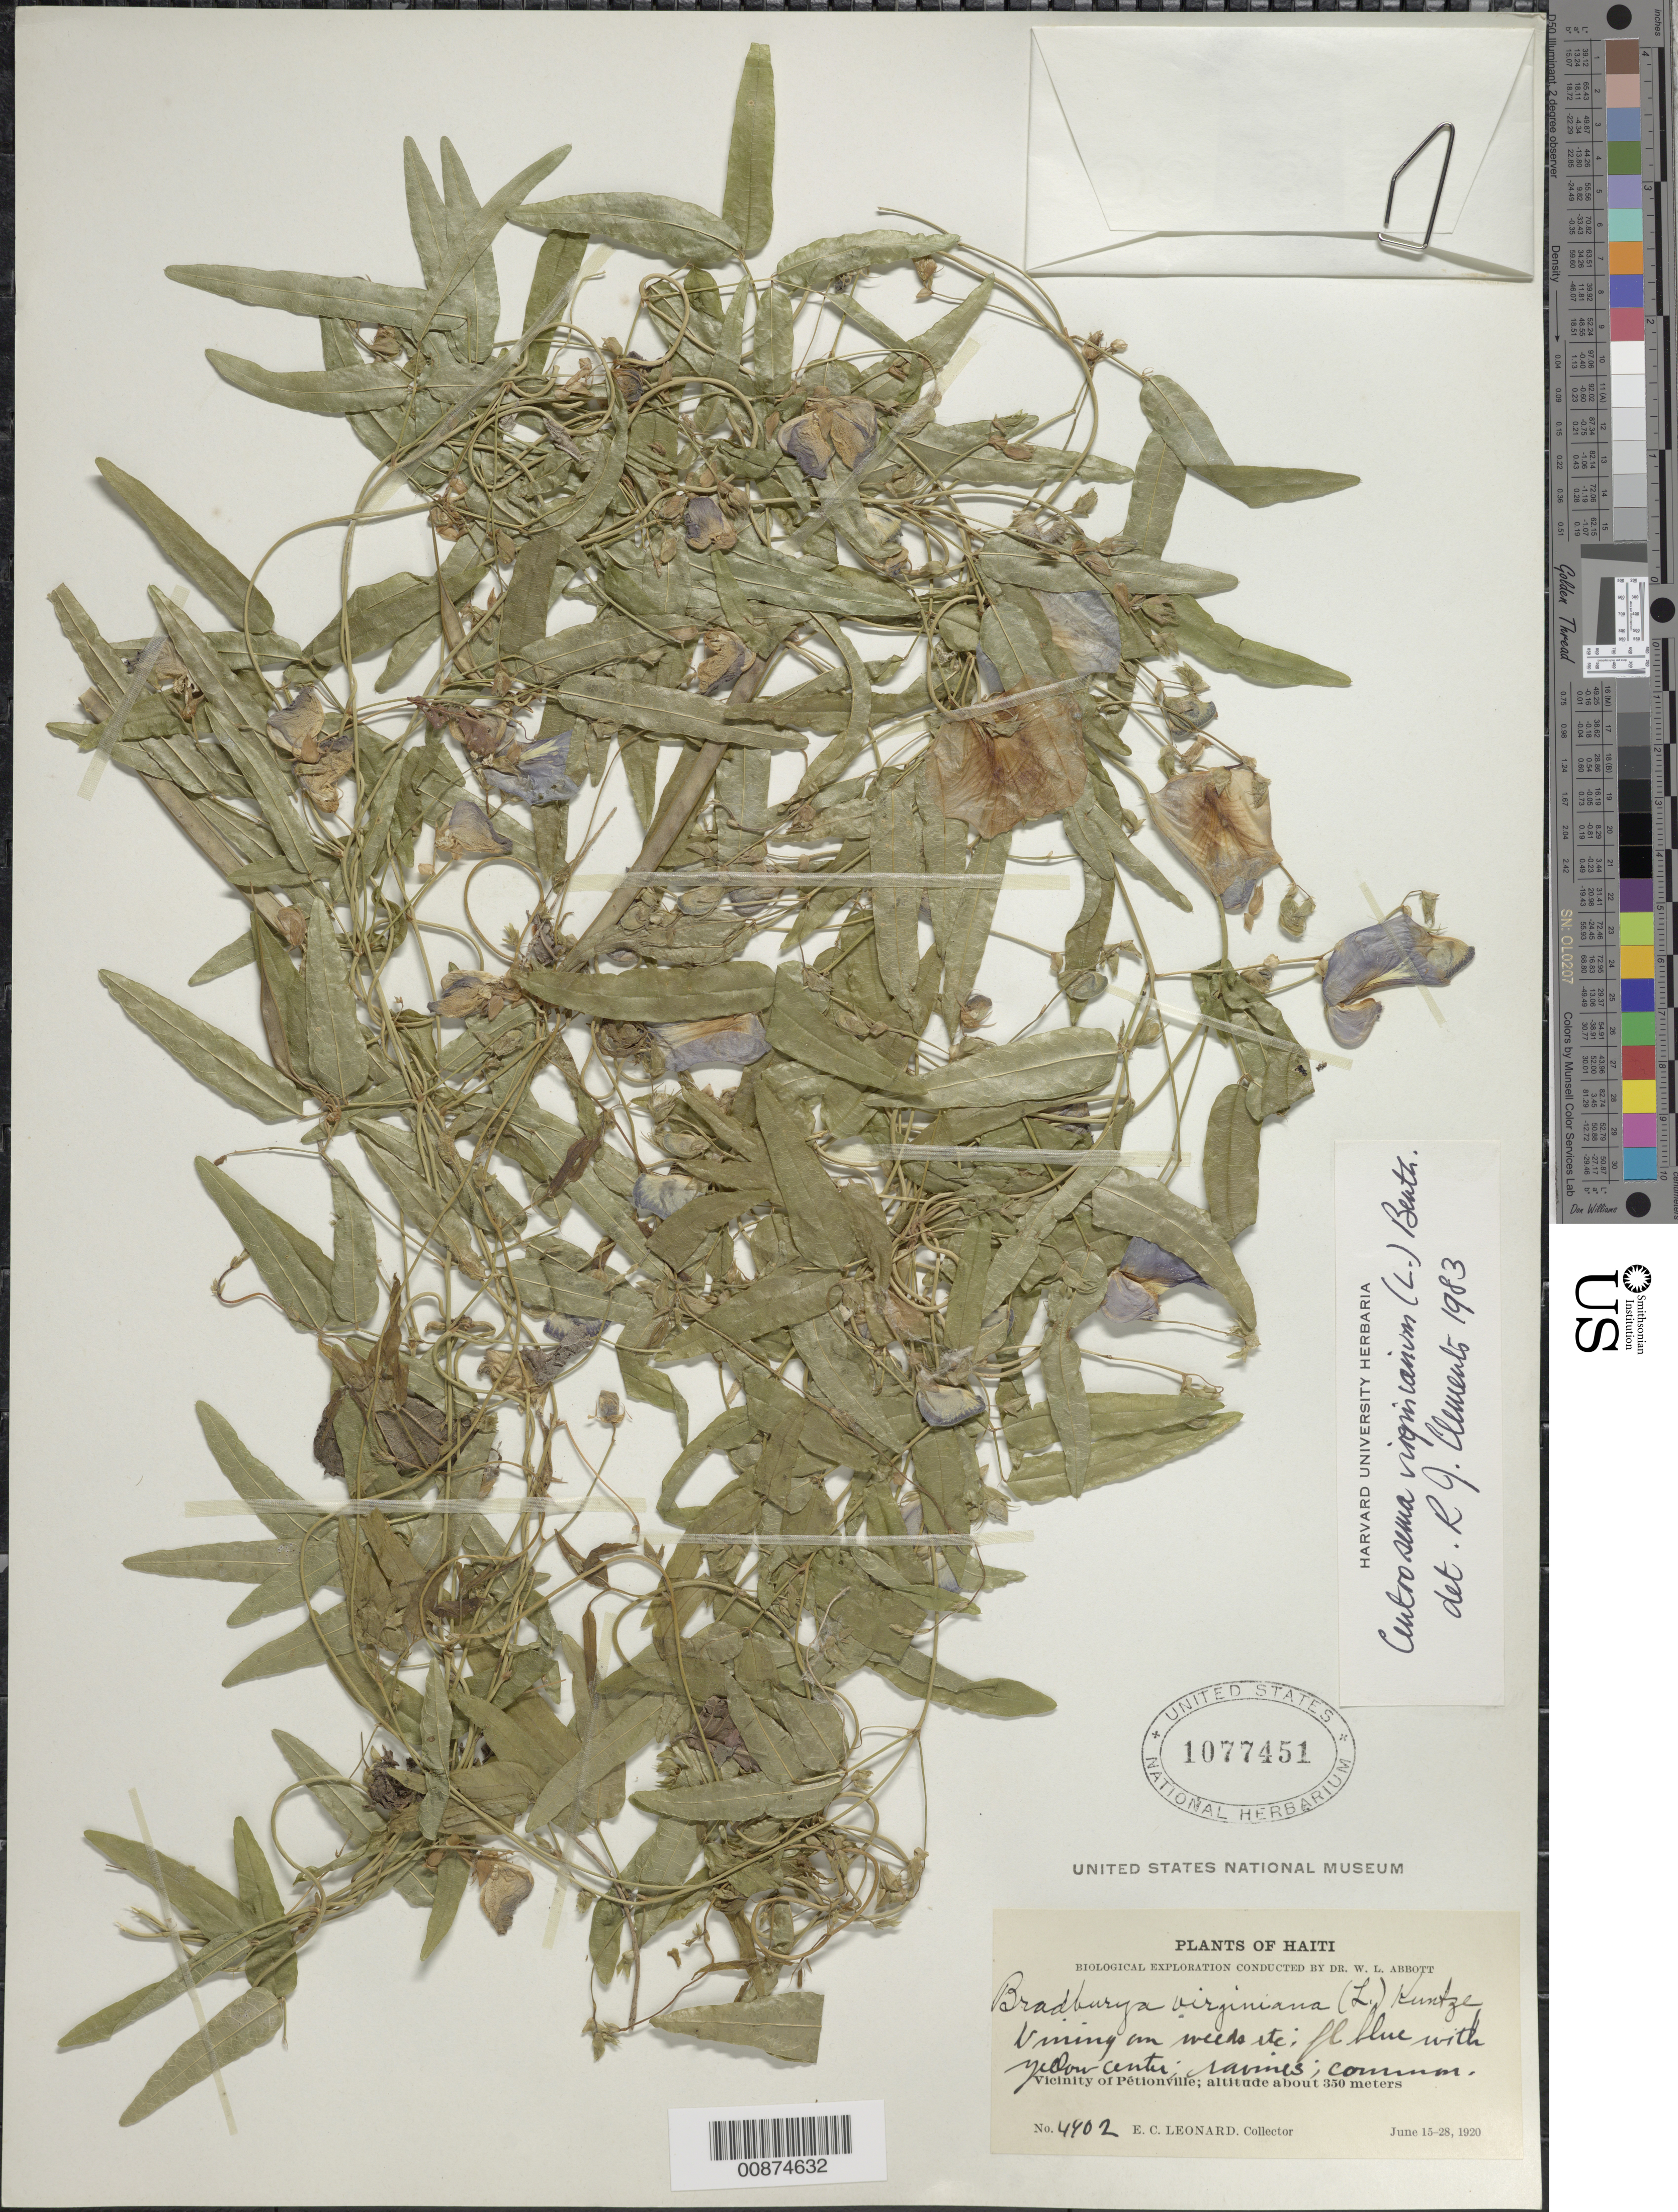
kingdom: Plantae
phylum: Tracheophyta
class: Magnoliopsida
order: Fabales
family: Fabaceae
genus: Centrosema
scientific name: Centrosema virginianum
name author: (L.) Benth.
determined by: Clements, R. J.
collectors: E. C. Leonard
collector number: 4902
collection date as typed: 15 Jun 1920 to 28 Jun 1920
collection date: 1920-06-15/1920-06-28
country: Haiti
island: Hispaniola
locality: Vicinity of Pétionville.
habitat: Vining on weeds, etc. Ravines.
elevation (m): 350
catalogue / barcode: US 1077451